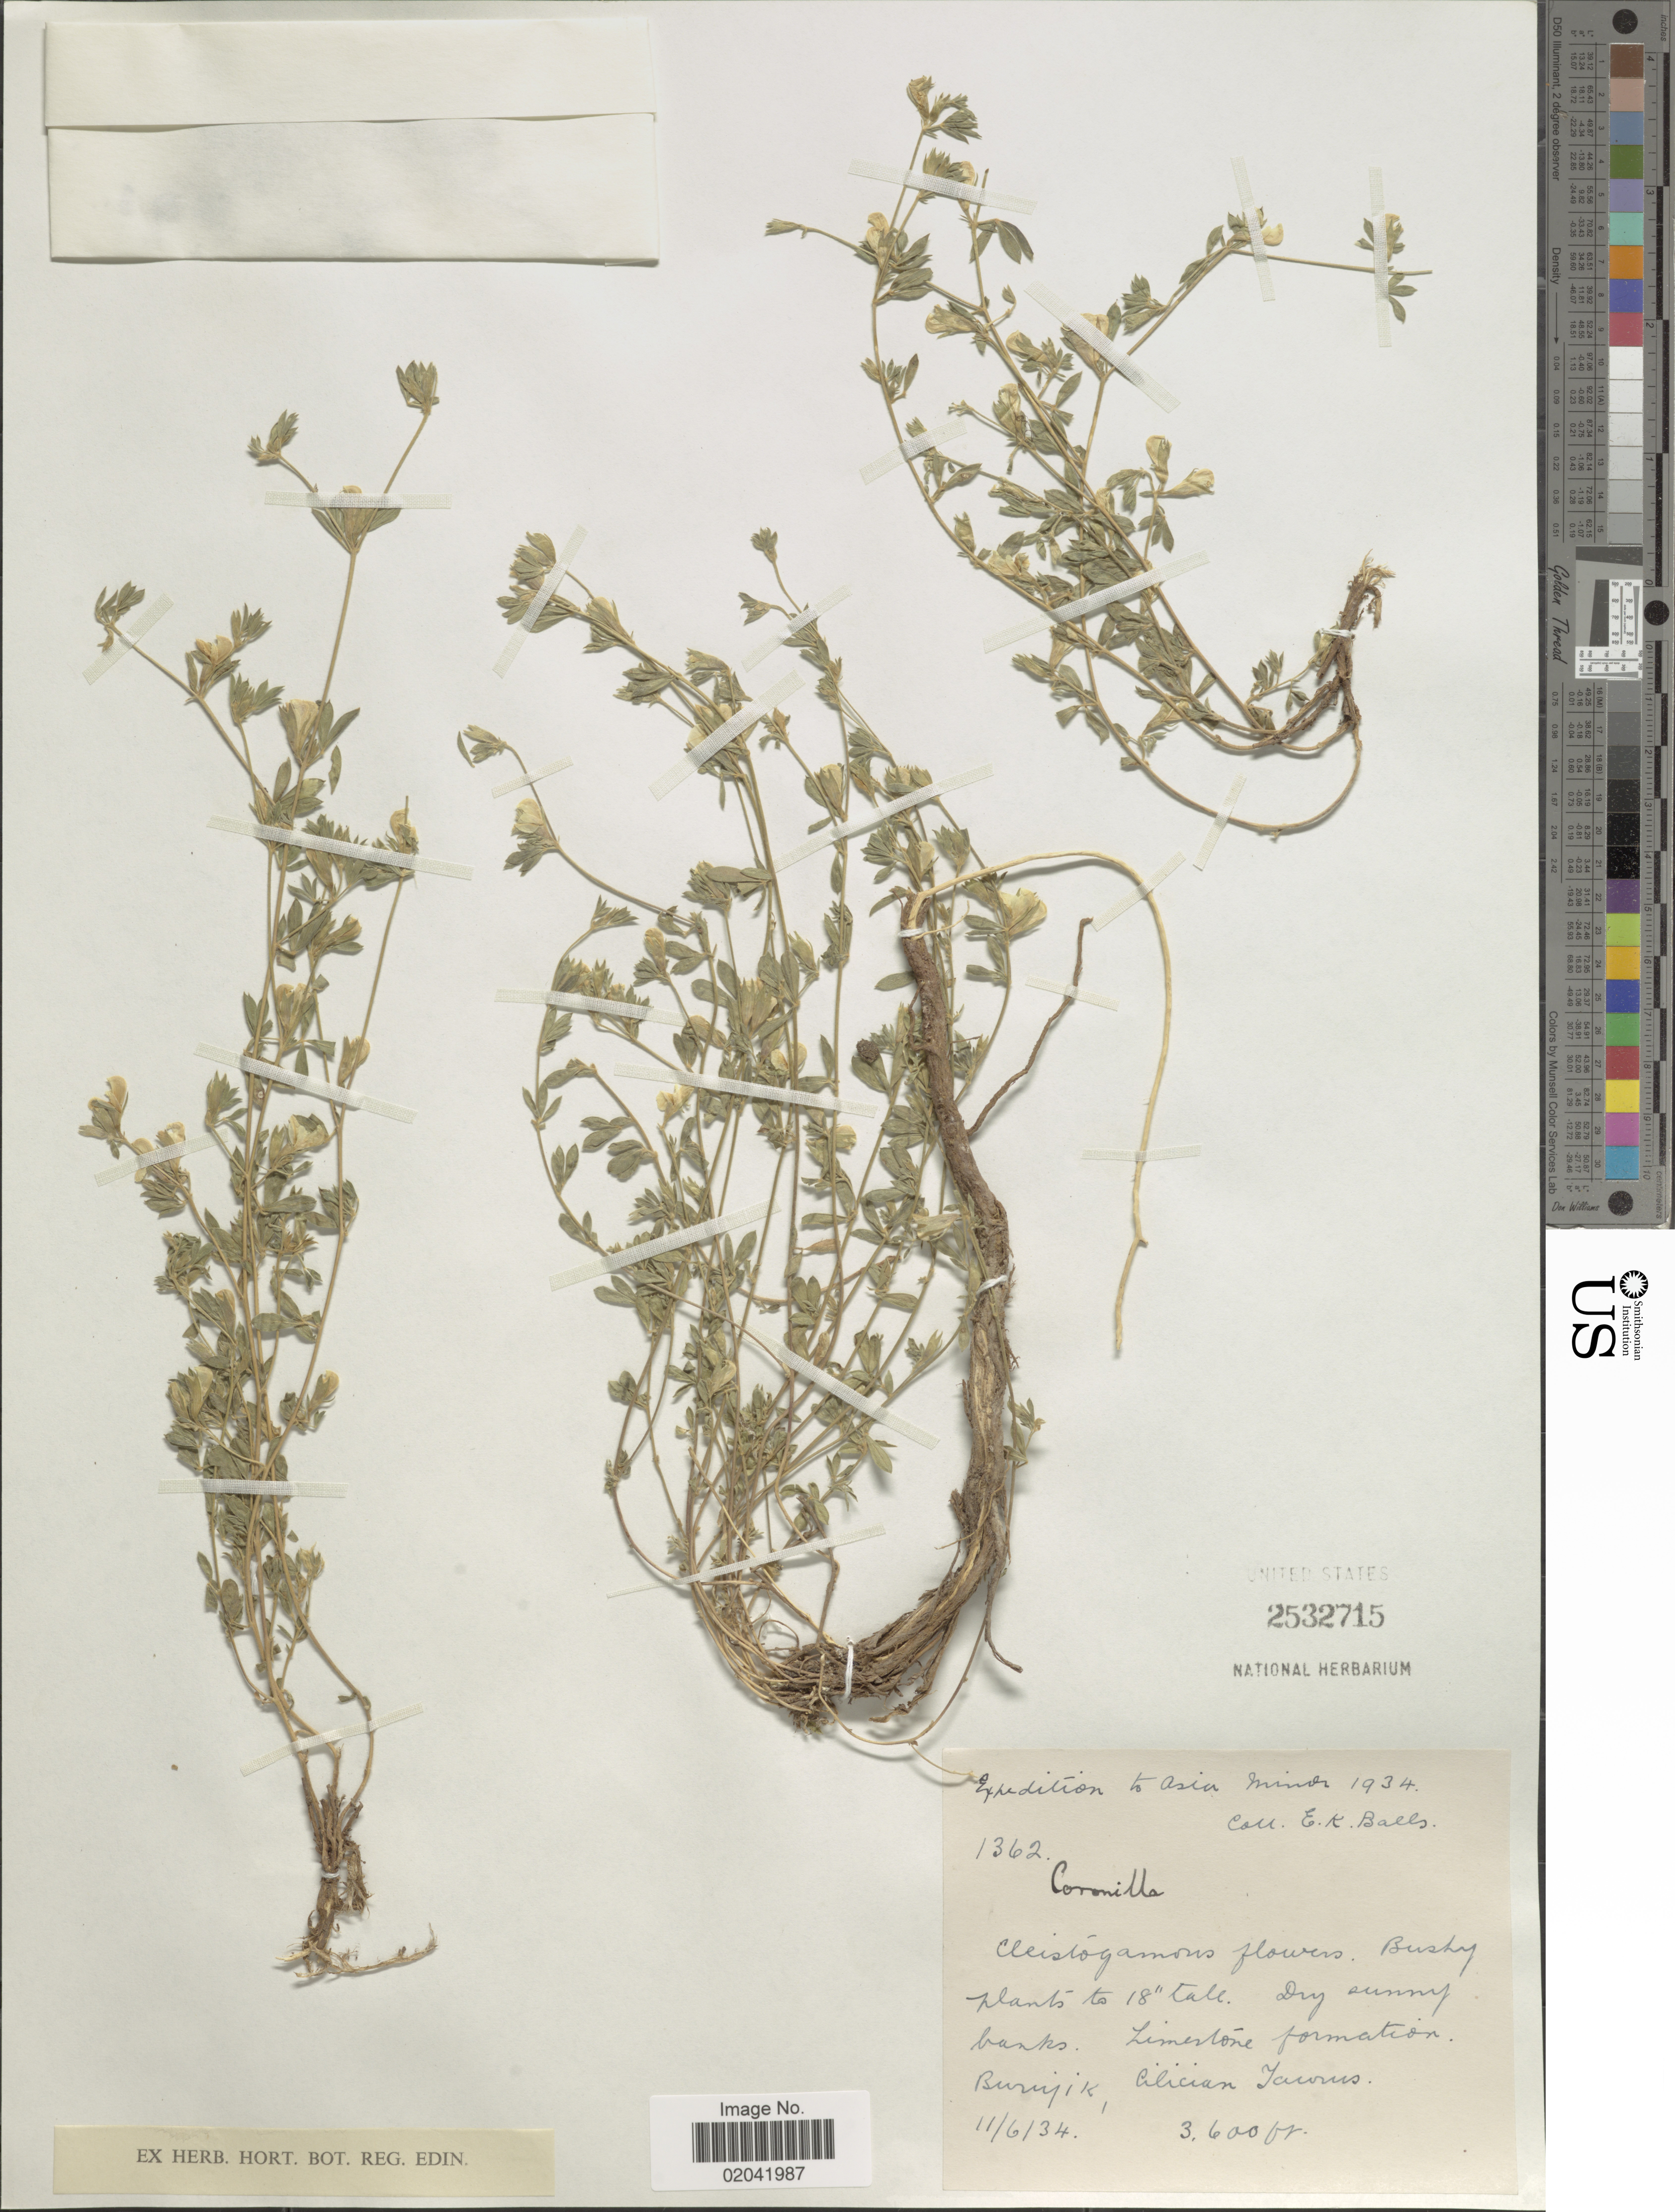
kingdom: Plantae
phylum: Tracheophyta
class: Magnoliopsida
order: Fabales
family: Fabaceae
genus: Coronilla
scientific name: Coronilla sp.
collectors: E. K. Balls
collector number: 1362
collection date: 1934-06-11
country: Turkey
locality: Asia Minor, Dry sunny banks, Limestone formation. Buriyik, Alician Taurus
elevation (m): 1097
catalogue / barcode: US 2532715